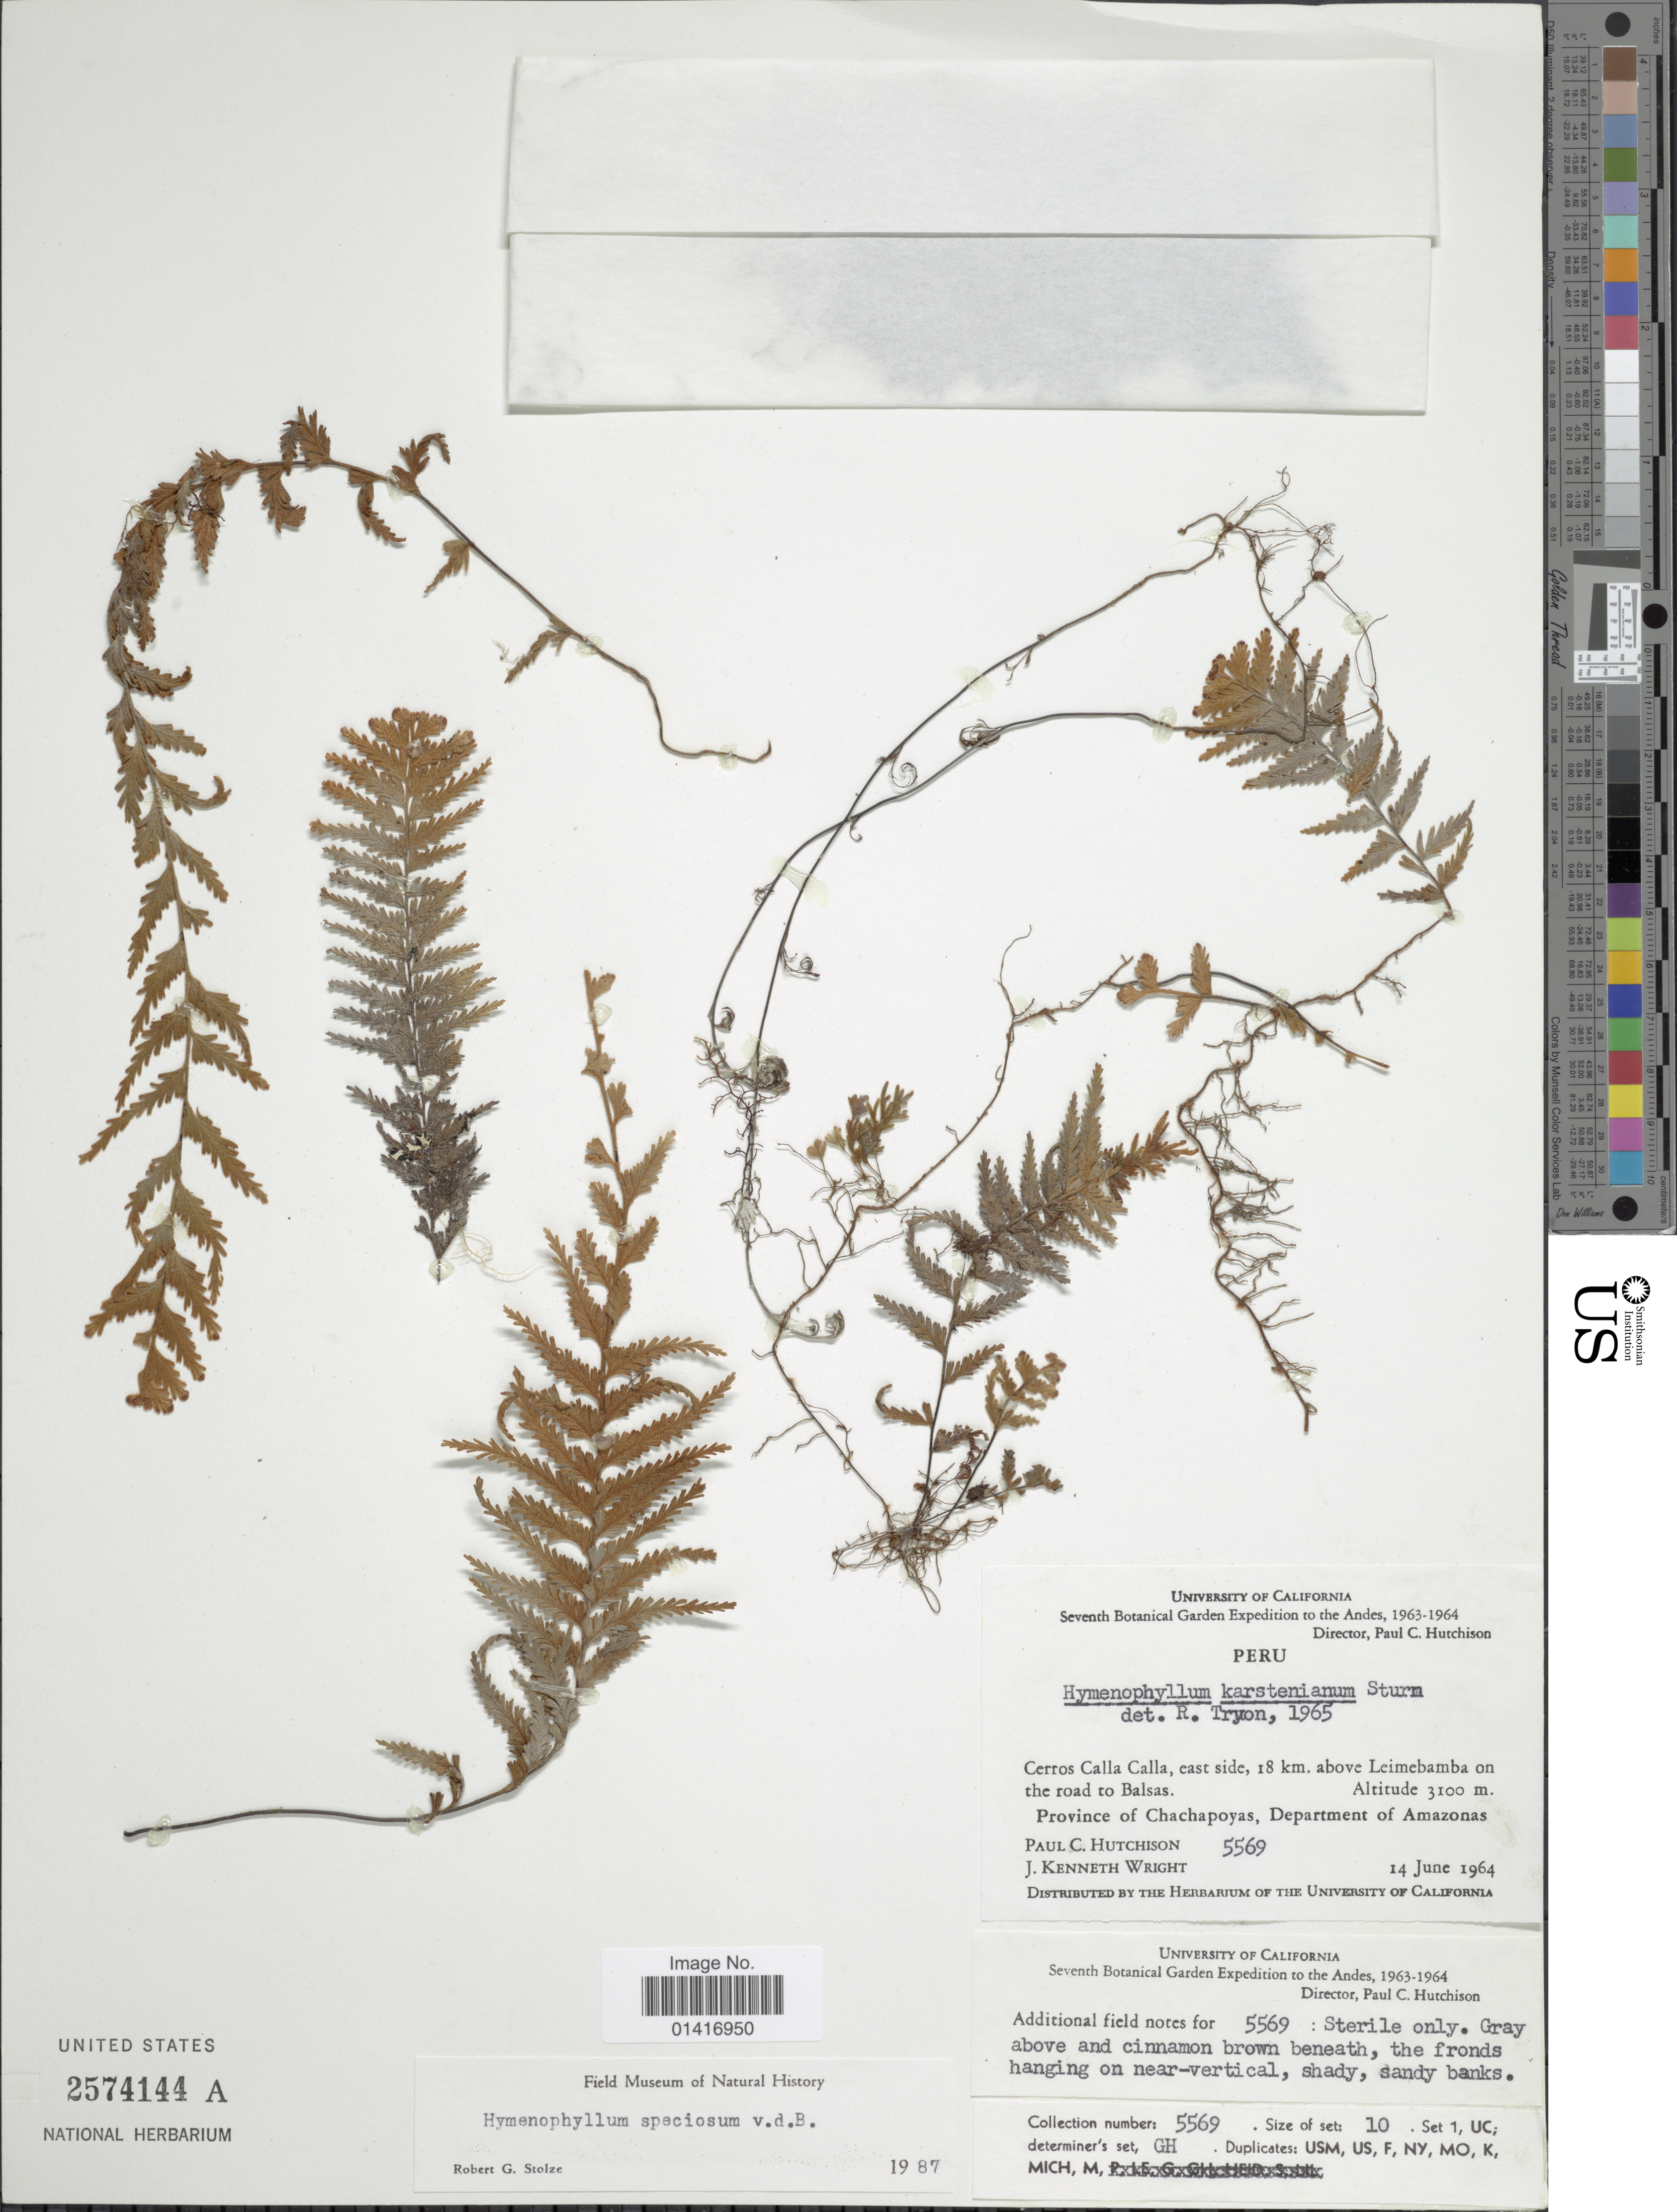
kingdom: Plantae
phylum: Tracheophyta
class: Polypodiopsida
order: Hymenophyllales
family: Hymenophyllaceae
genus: Hymenophyllum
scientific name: Hymenophyllum speciosum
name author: Bosch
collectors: P. C. Hutchison & J. K. Wright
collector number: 5569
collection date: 1964-06-14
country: Peru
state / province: Amazonas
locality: Andes. Cerros Calla Calla, east side, 18 km. above Leimebamba on the road to Balsas. Province of Chachapoyas, Department of Amazonas.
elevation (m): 3100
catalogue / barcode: US 2574144A